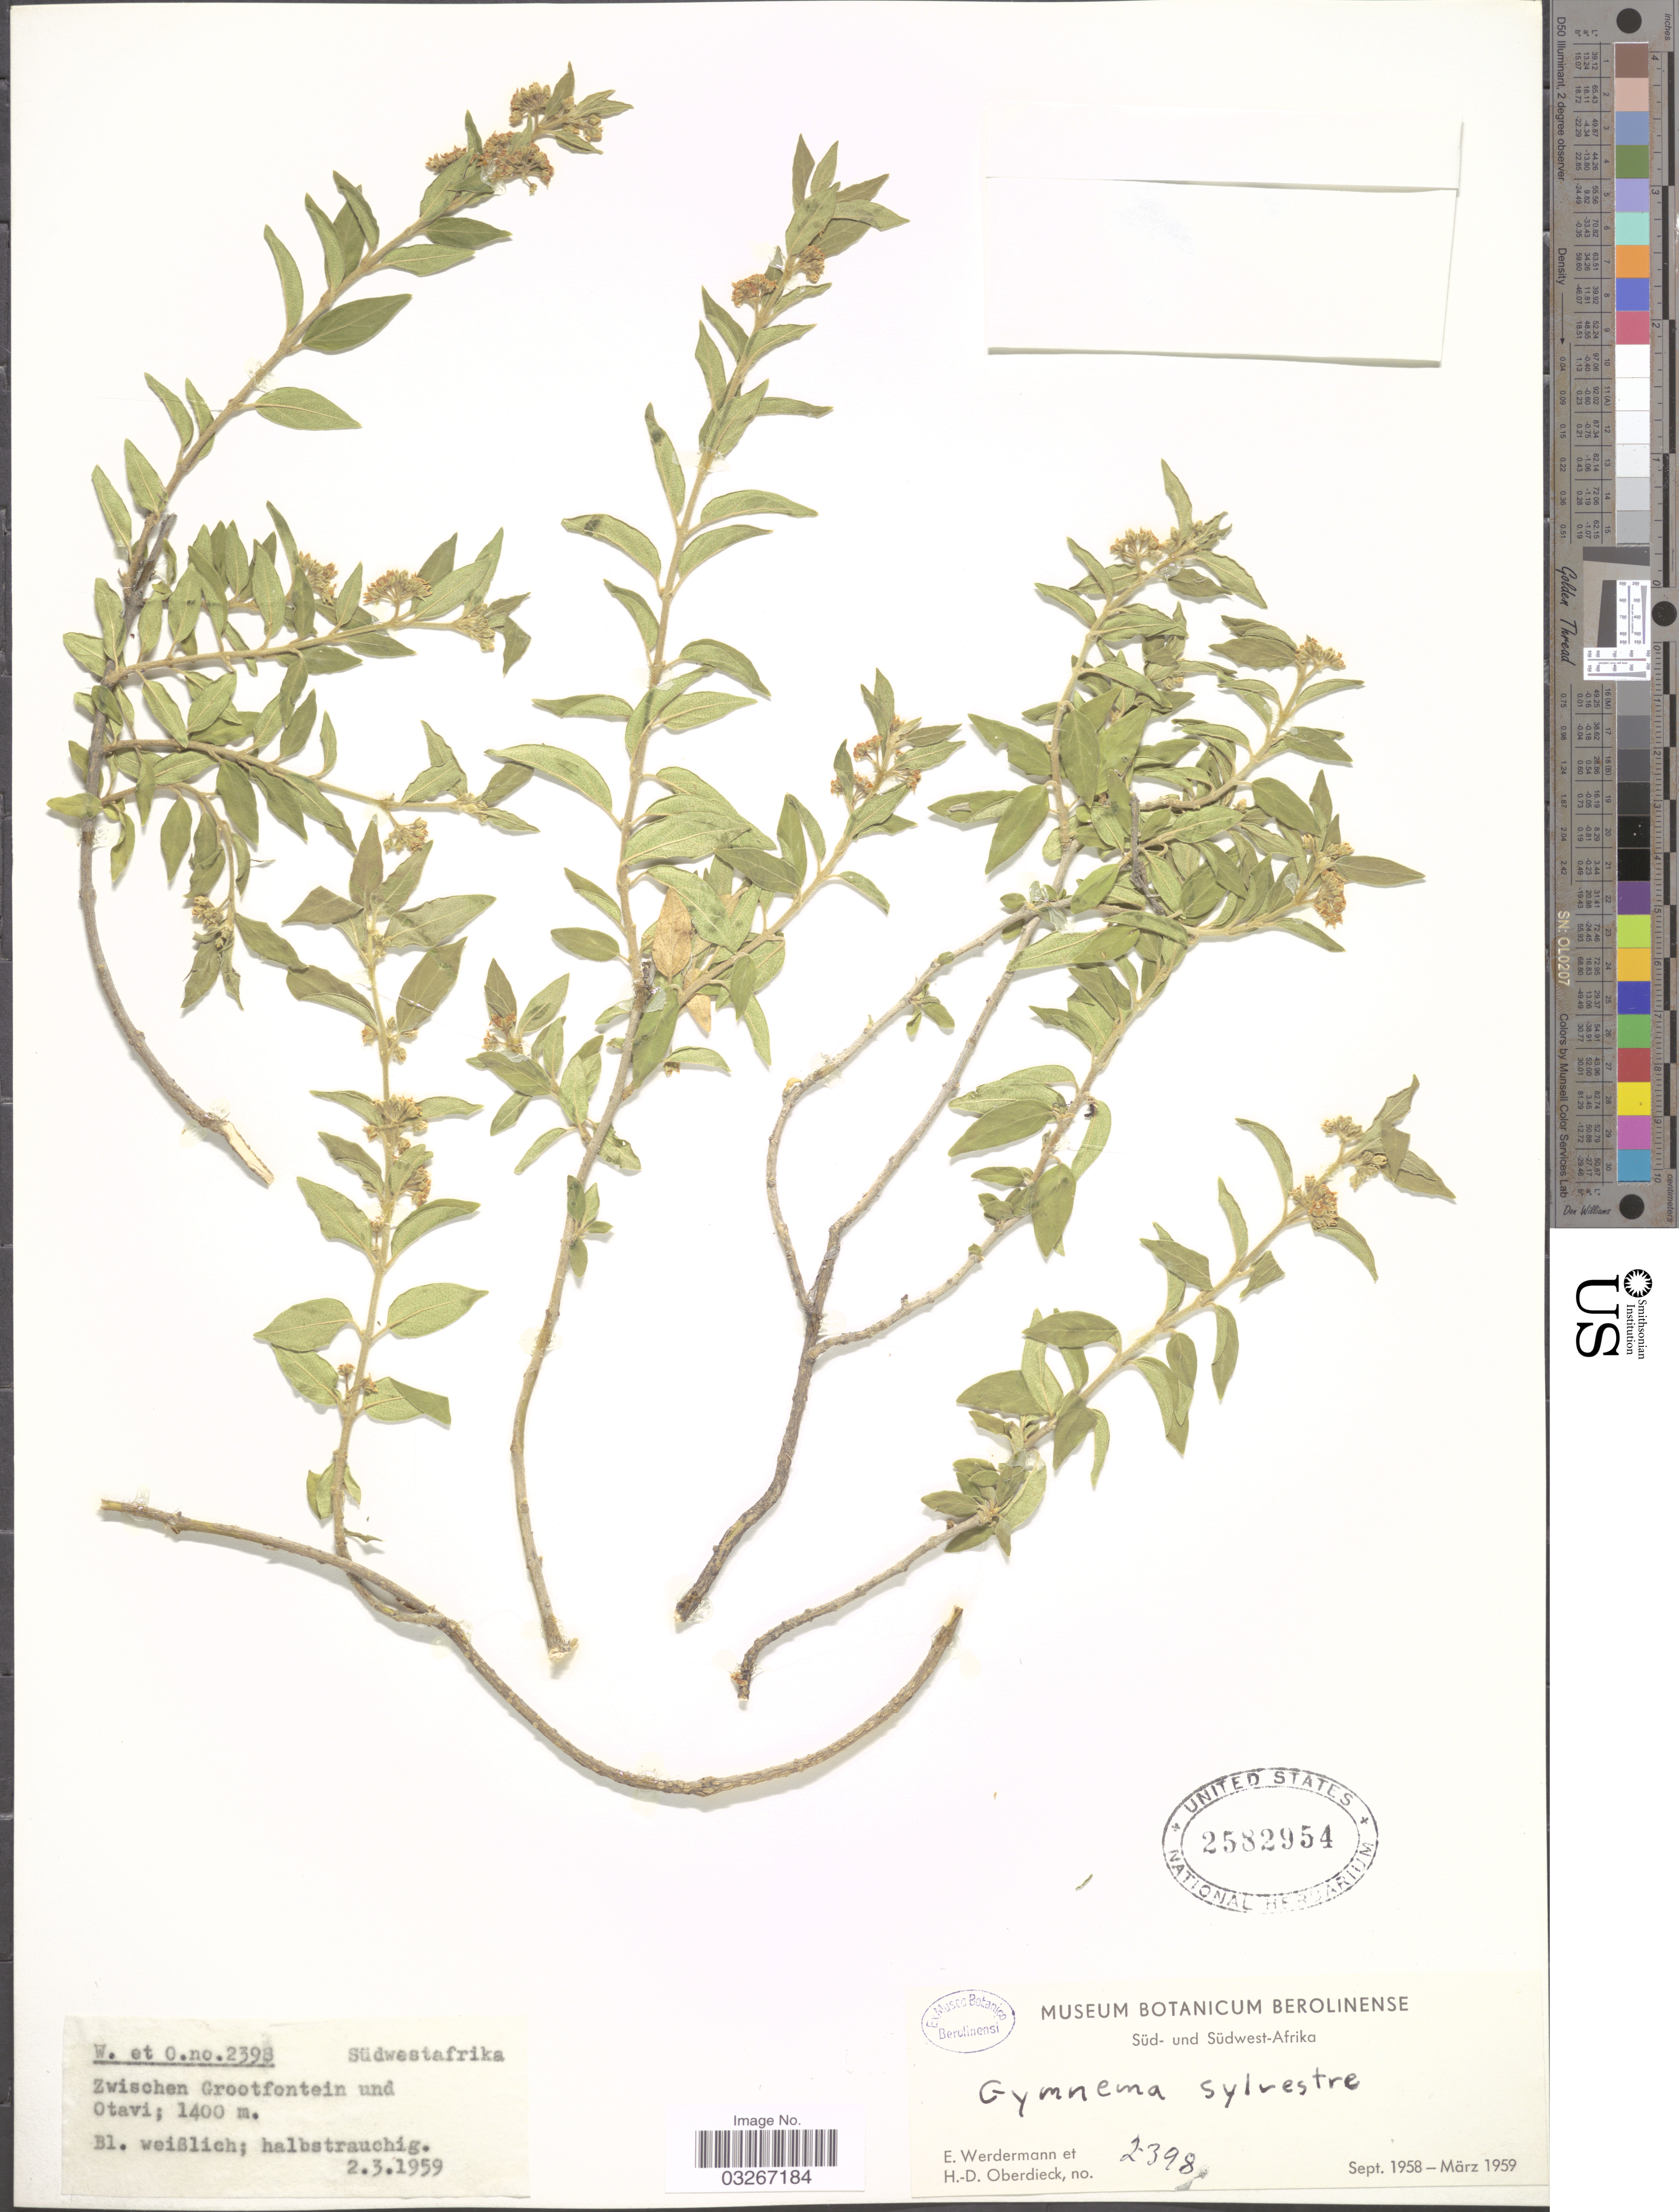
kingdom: Plantae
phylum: Tracheophyta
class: Magnoliopsida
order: Gentianales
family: Apocynaceae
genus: Gymnema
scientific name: Gymnema sylvestre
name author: (Retz.) R. Br. ex Schult. in Roem. & Schult.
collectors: E. Werdermann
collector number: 2398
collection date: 1959-03-02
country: Namibia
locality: Südwestafrika. Zwischen Grootfontein und Otavi.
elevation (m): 1400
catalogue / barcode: US 2582954